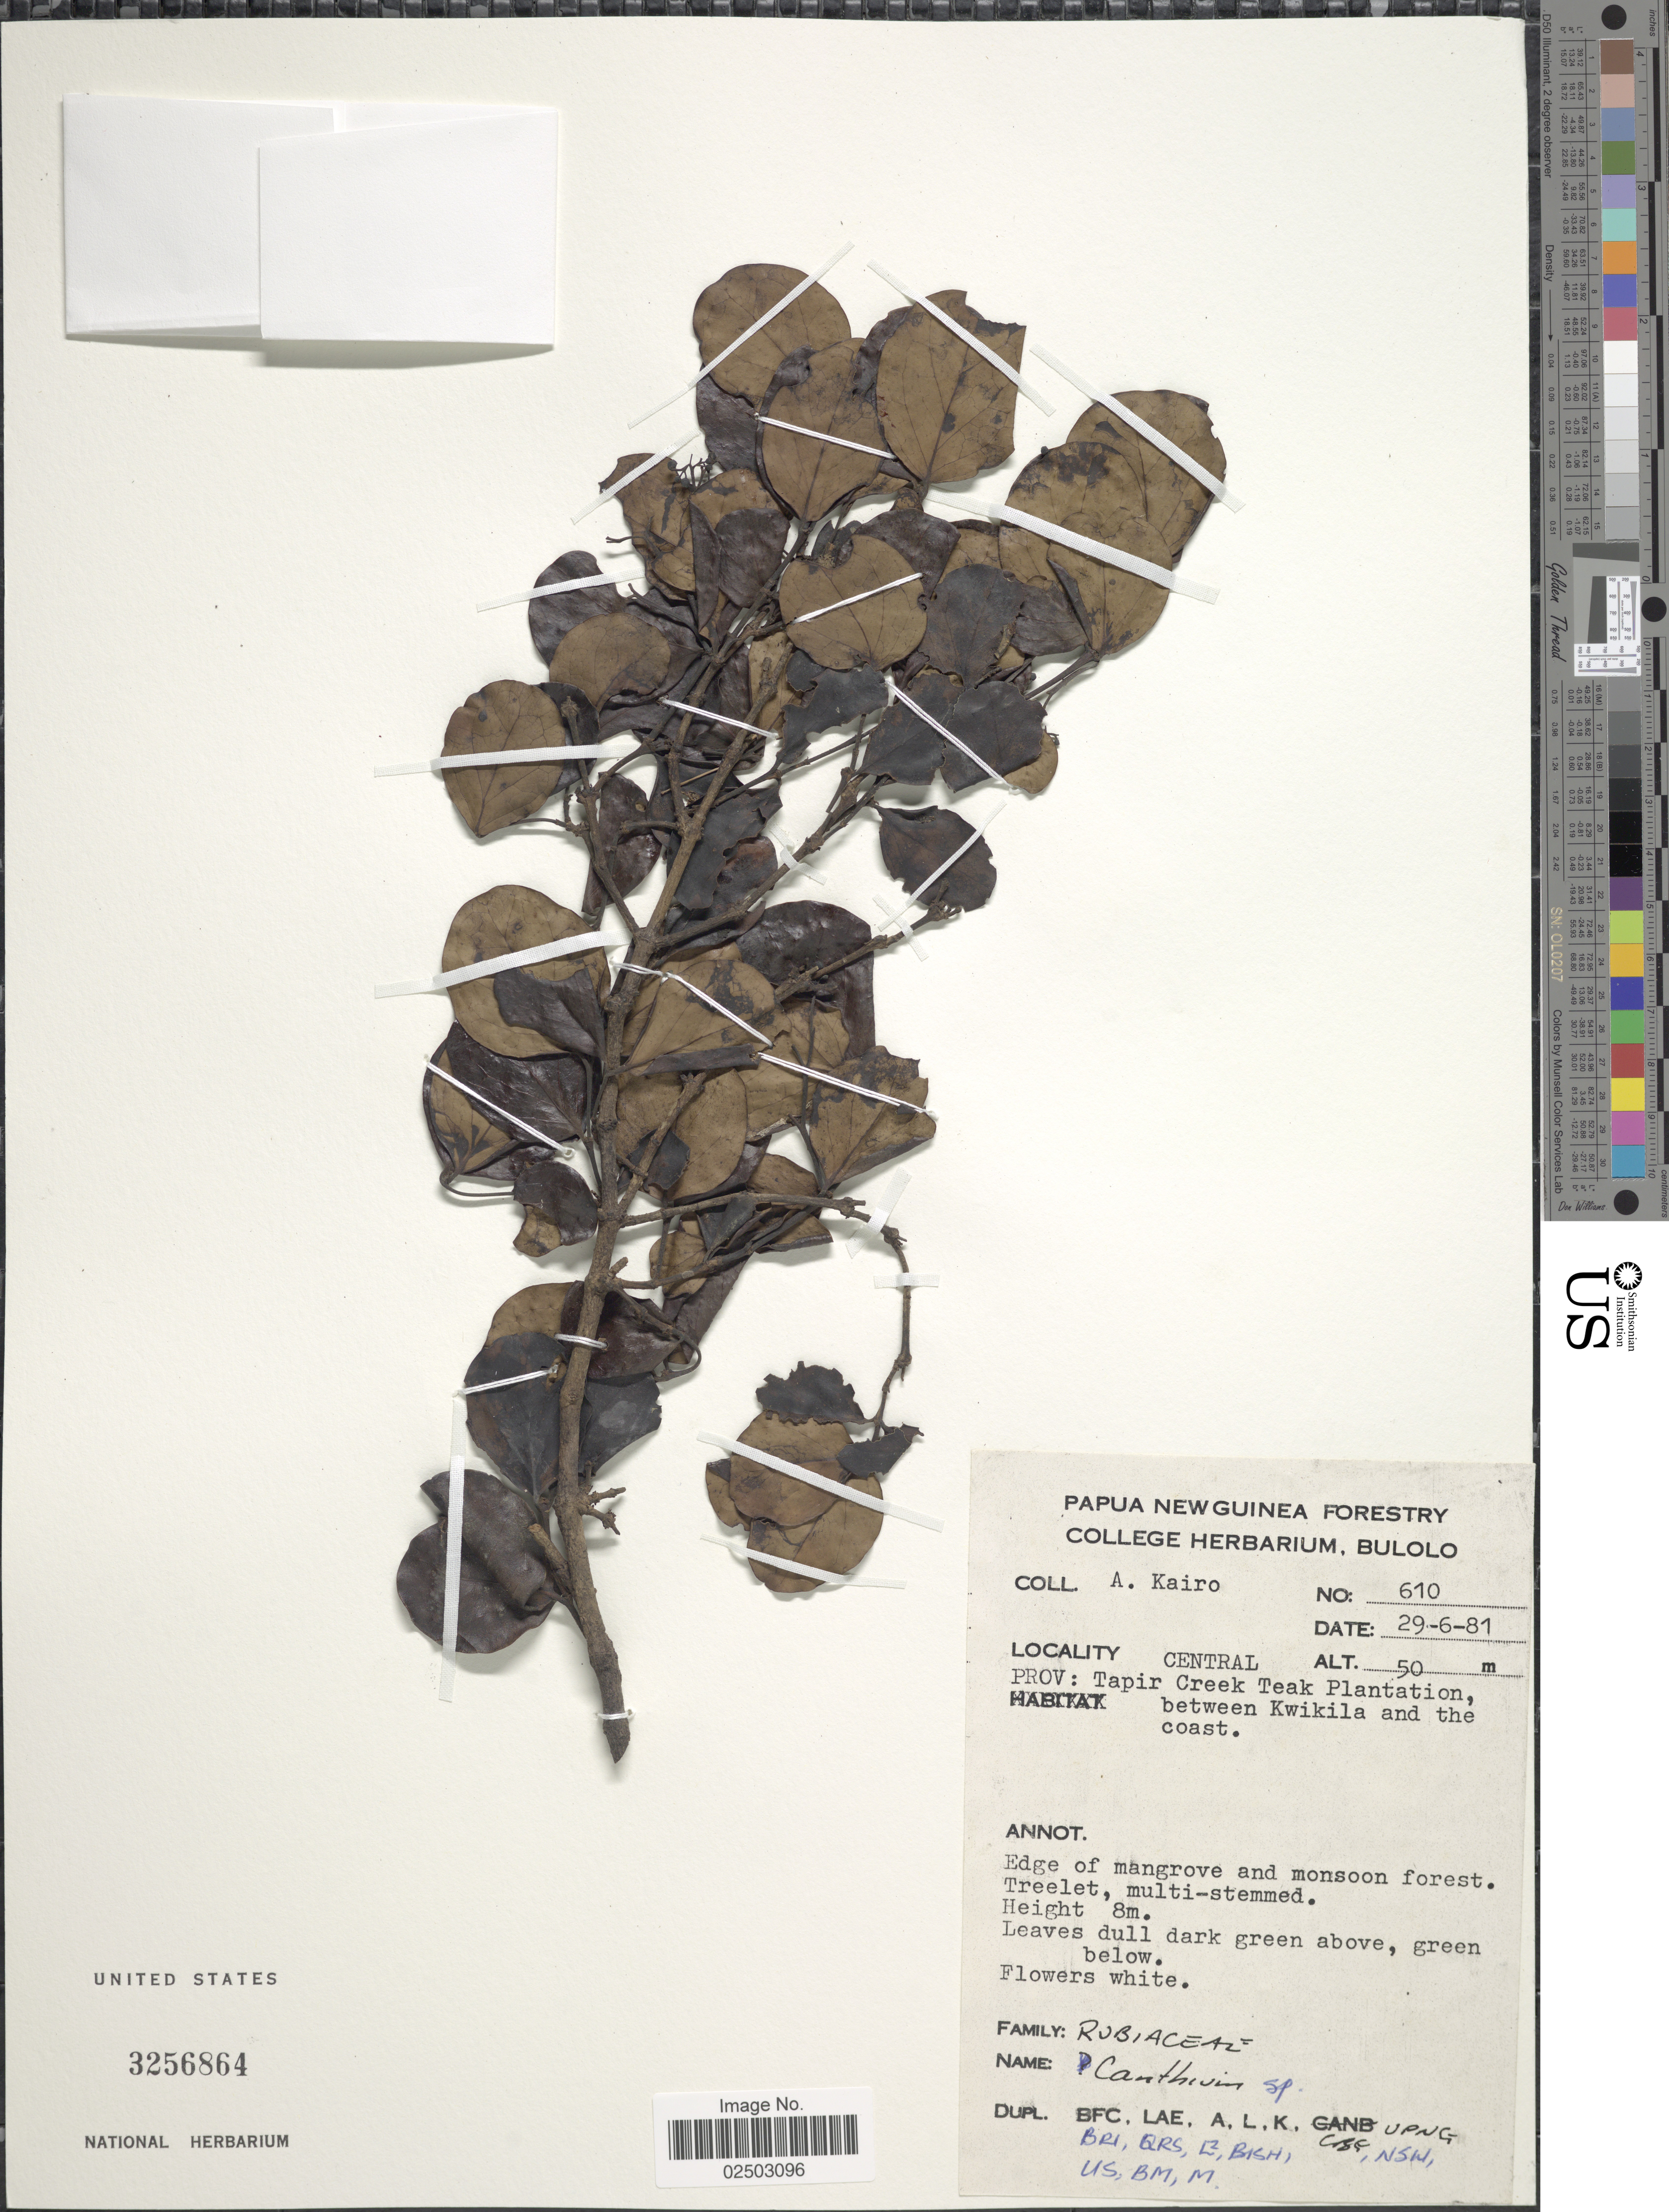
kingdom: Plantae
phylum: Tracheophyta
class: Magnoliopsida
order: Gentianales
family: Rubiaceae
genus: Bridsonia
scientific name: Bridsonia chamaedendrum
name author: (Kuntze) Verstraete & A.E. van Wyk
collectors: A. Kairo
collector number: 610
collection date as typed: Transcribed d/m/y: 29/6/81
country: Papua New Guinea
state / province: Central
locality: Central Prov. Tapir Creek Teak Plantation, between Kwikila and the coast, edge of mangrove and monsoon forest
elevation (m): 50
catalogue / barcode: US 3256864